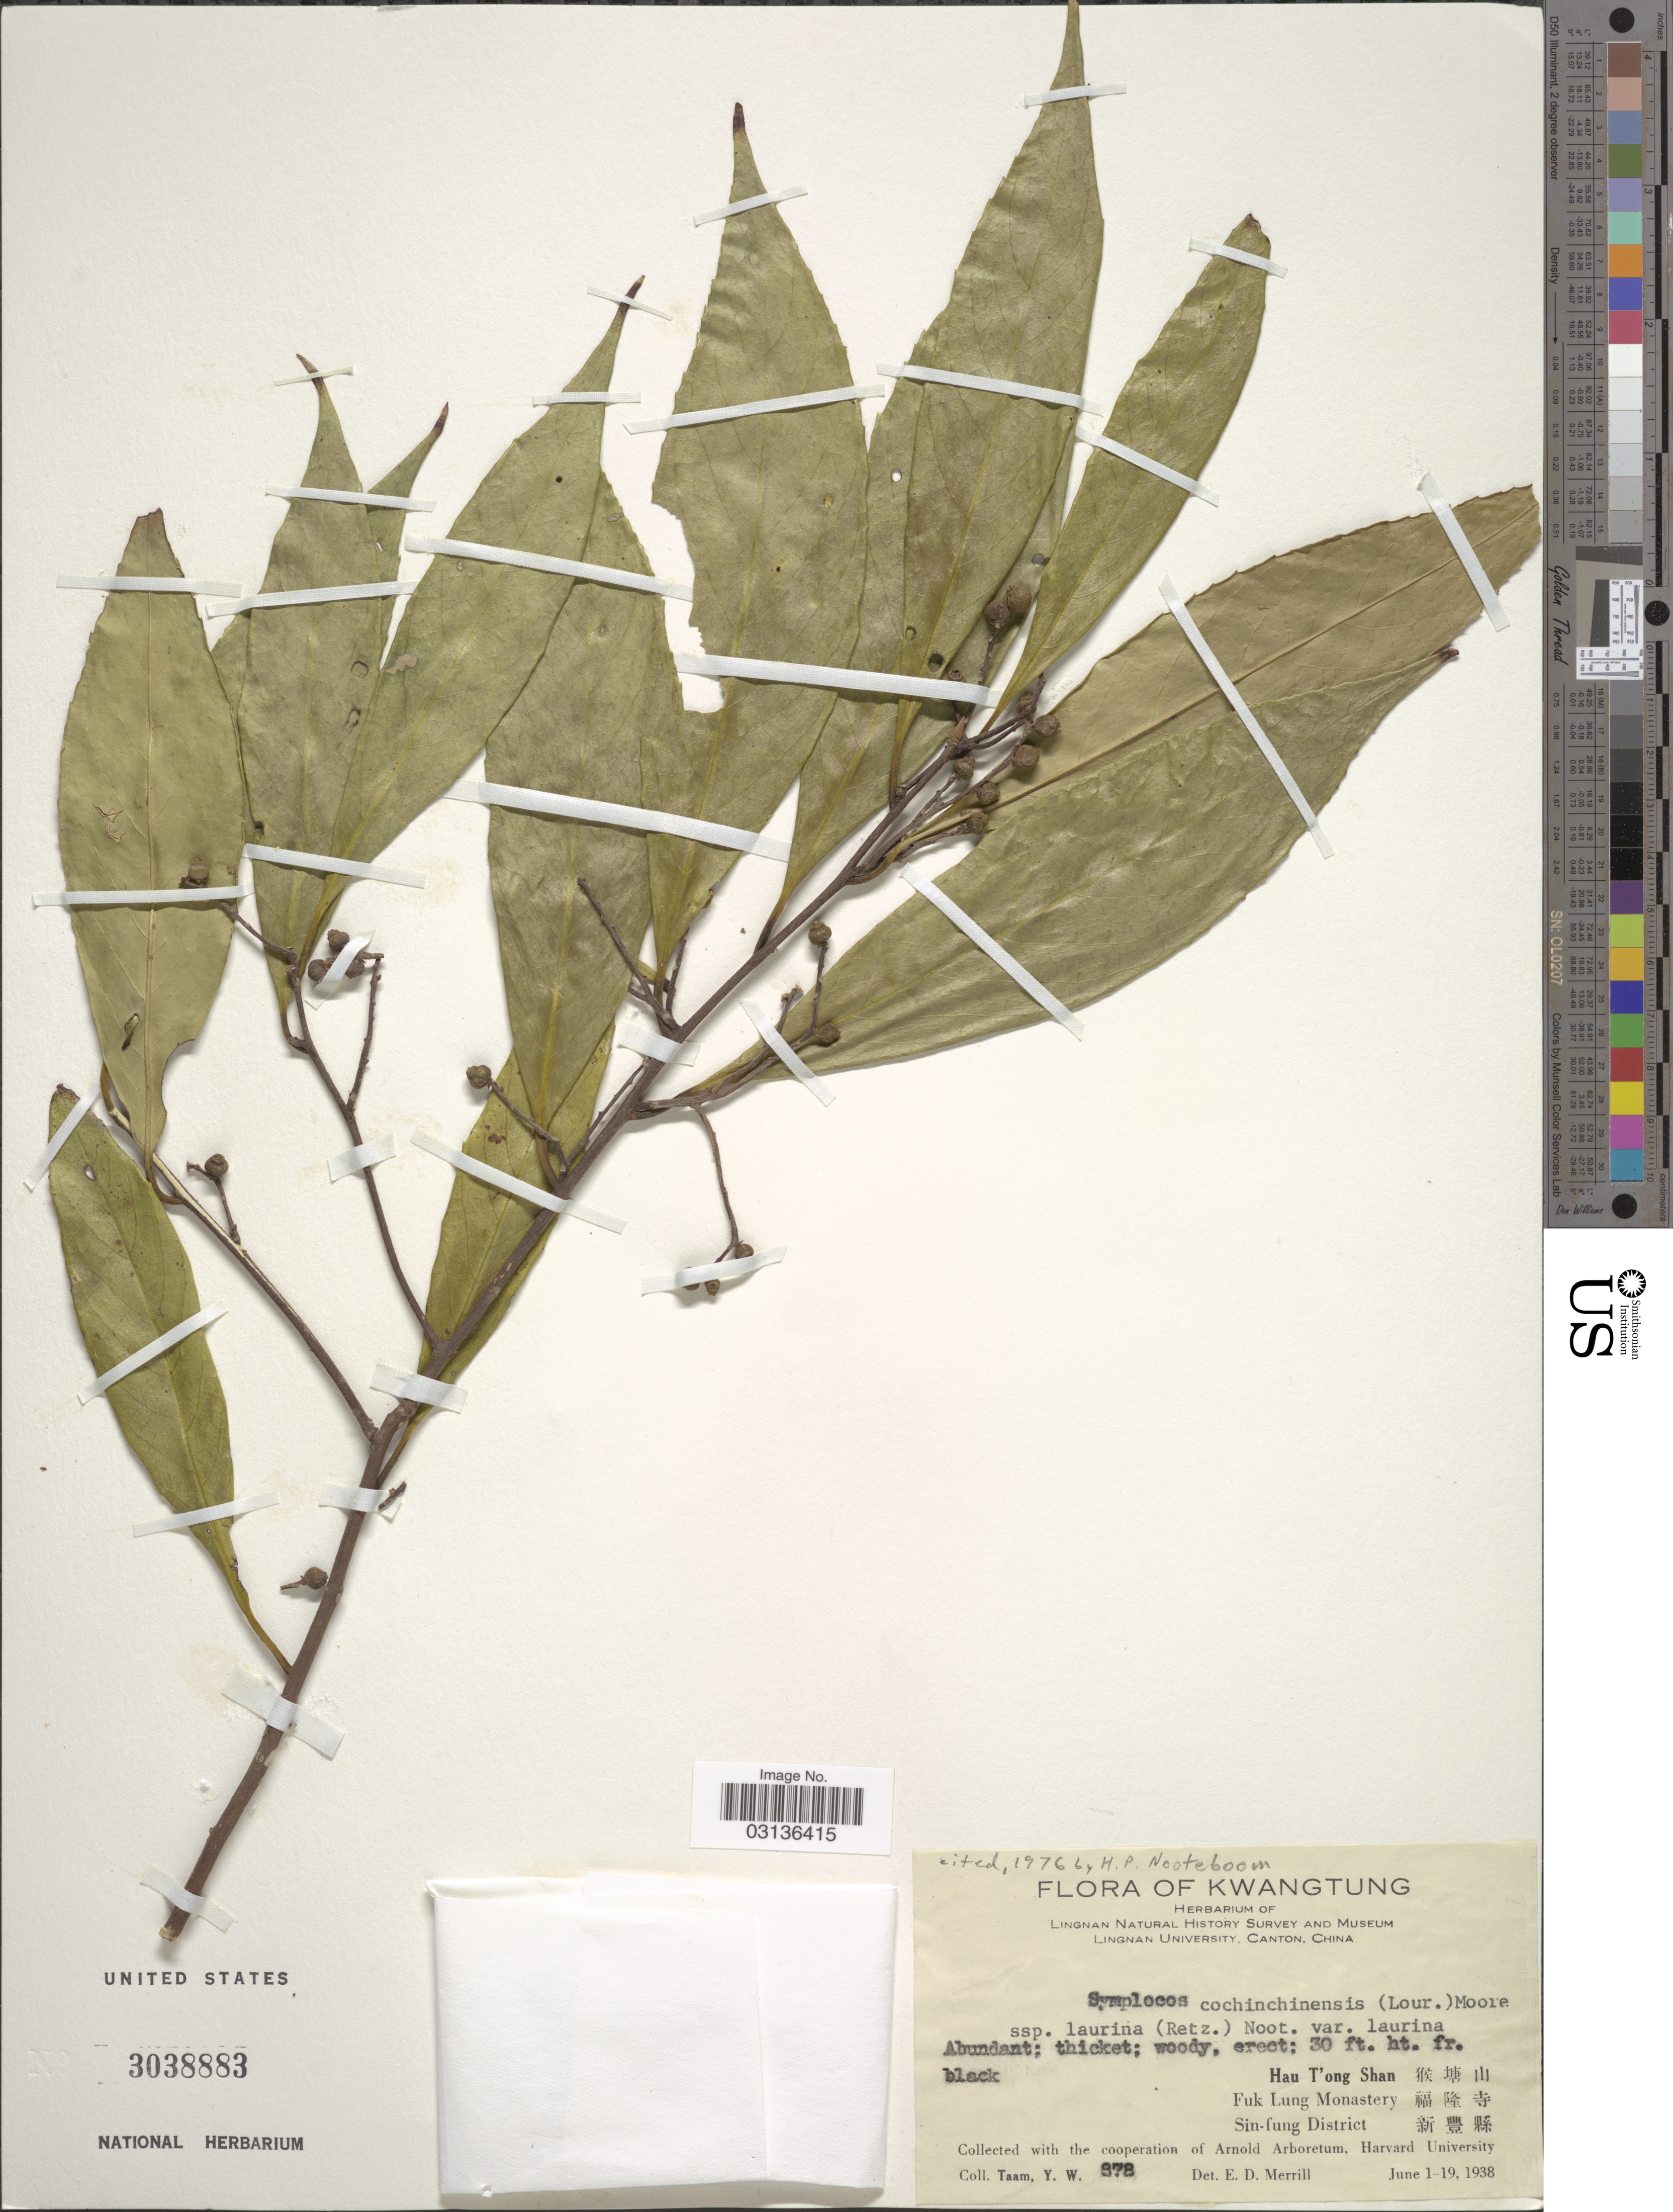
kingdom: Plantae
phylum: Tracheophyta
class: Magnoliopsida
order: Ericales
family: Symplocaceae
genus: Symplocos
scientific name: Symplocos cochinchinensis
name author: (Lour.) S. Moore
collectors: Y. W. Taam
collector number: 878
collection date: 1938-06-01/1938-06-19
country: China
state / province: Guangdong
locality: Kwangtung. Hau T'ong Shan. Fuk Lung Monastery. Sin-fung District.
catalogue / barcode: US 3038883